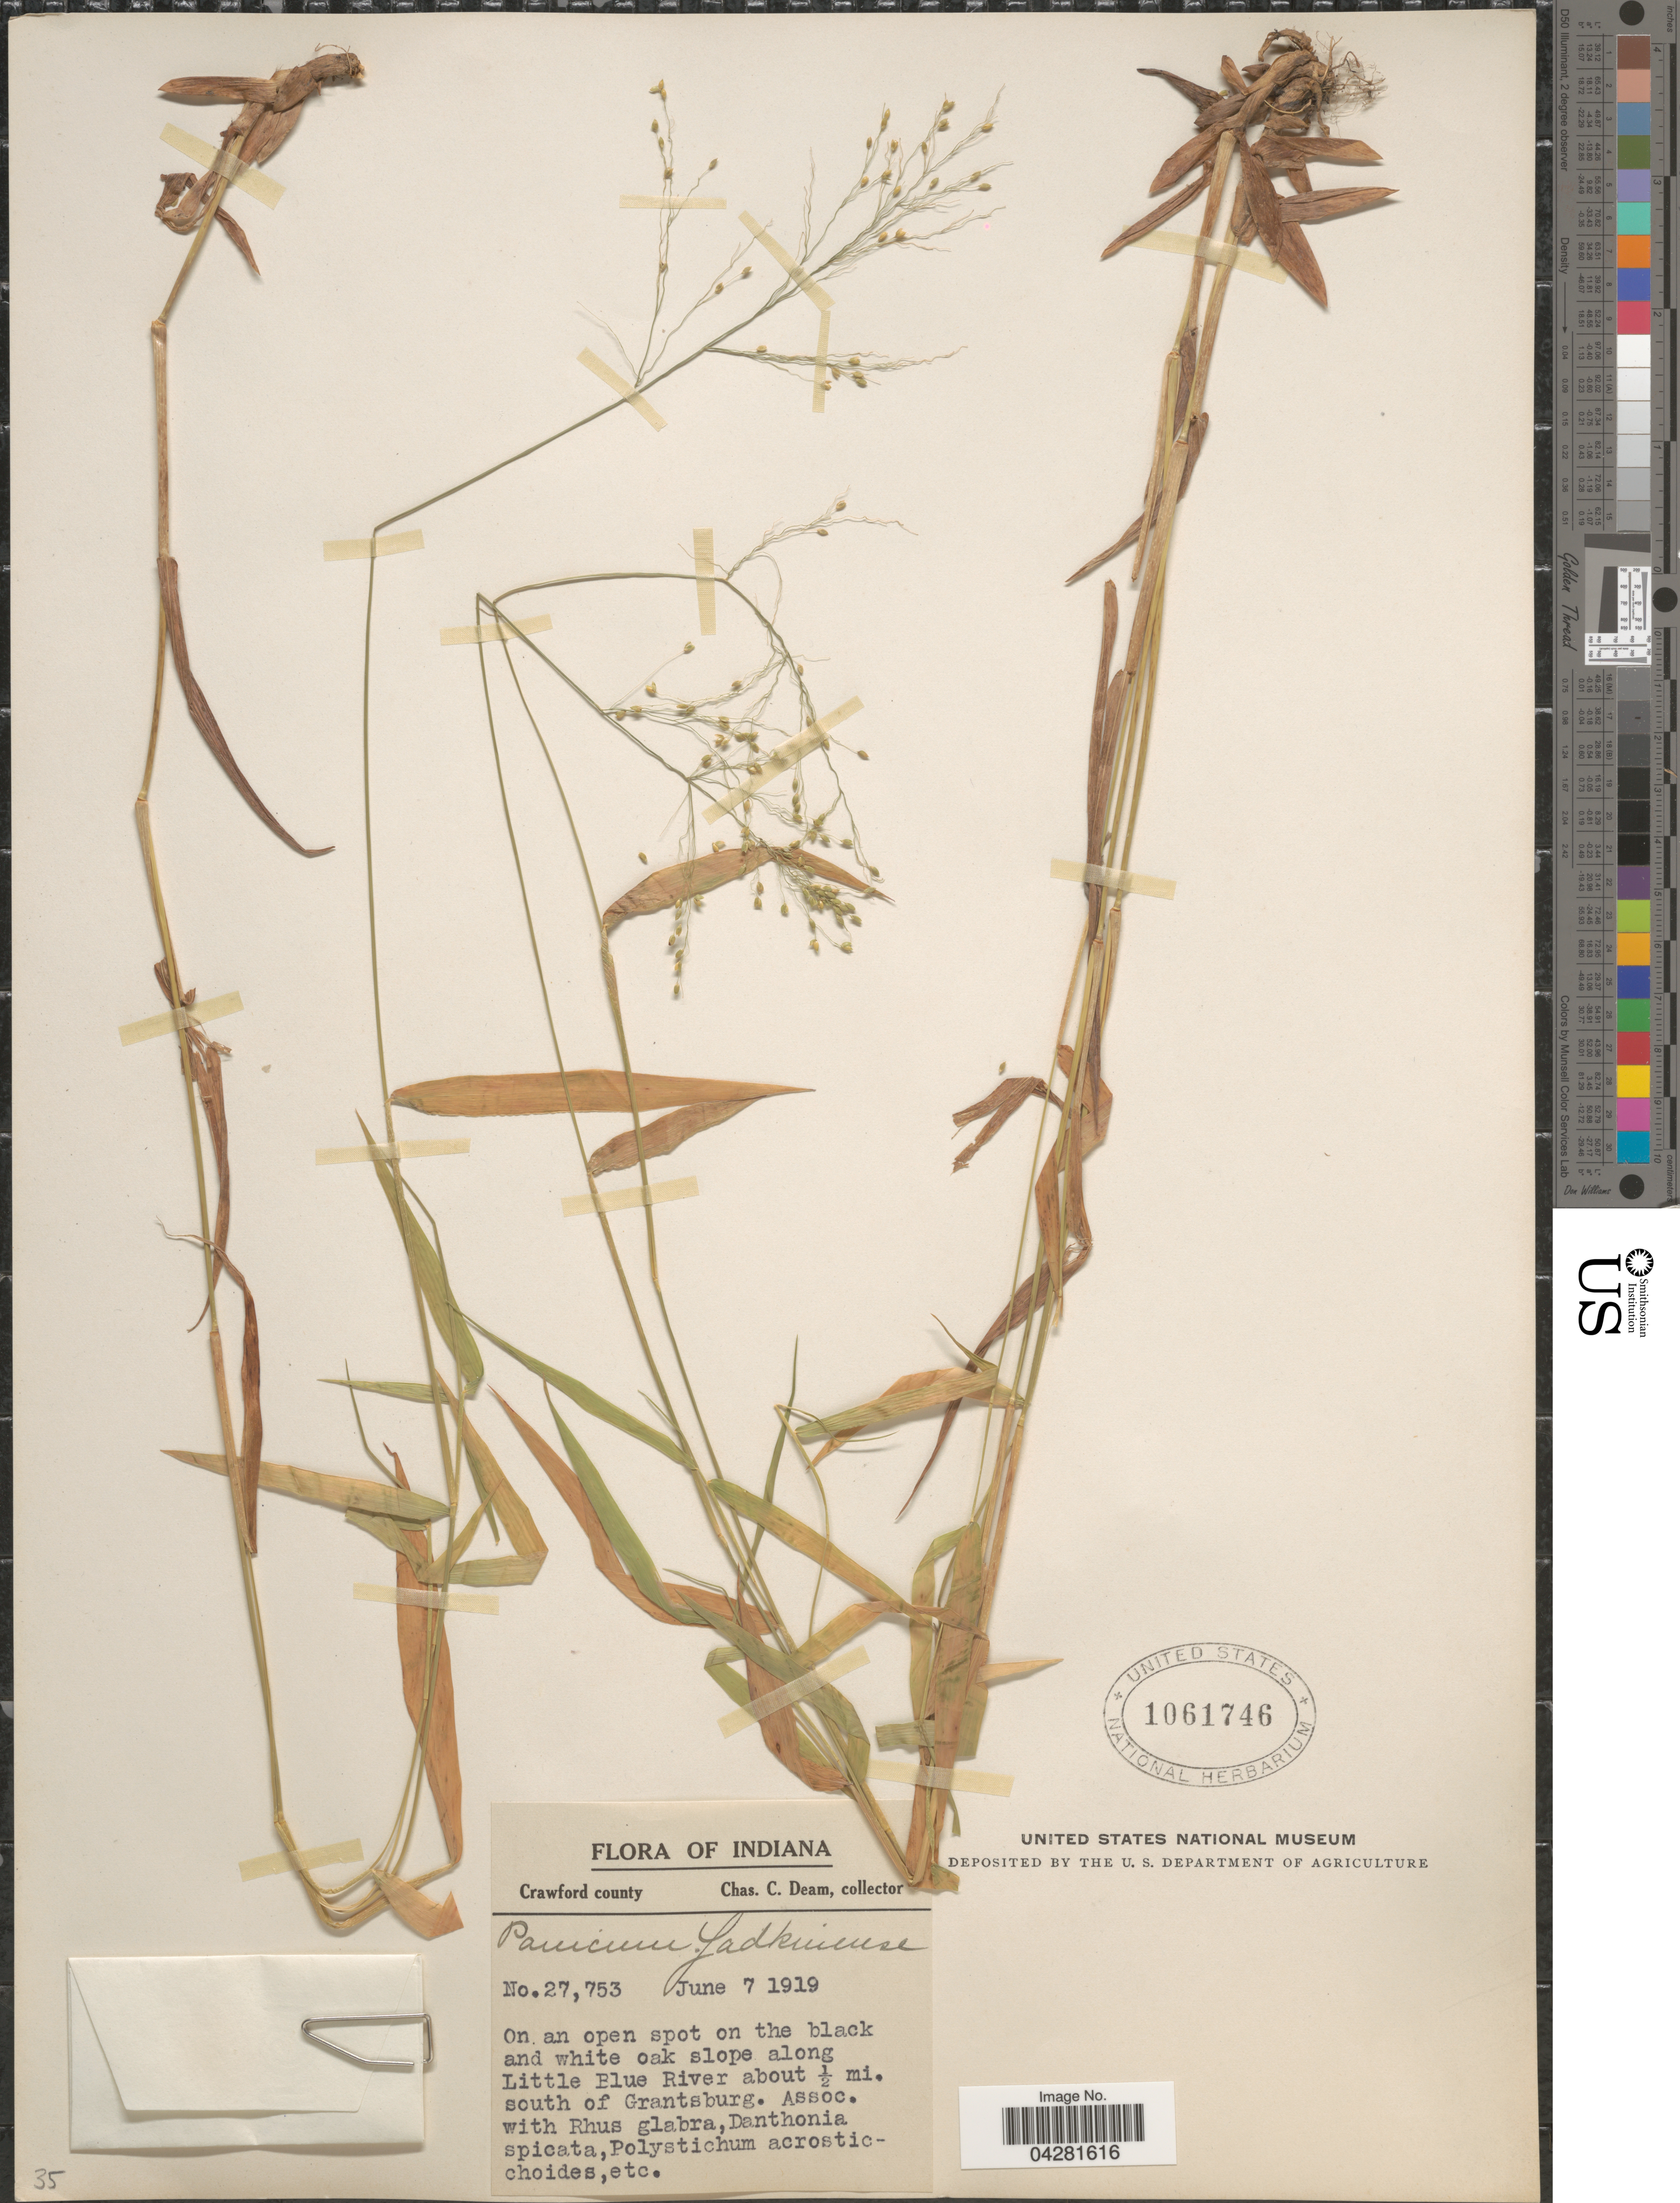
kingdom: Plantae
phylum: Tracheophyta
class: Liliopsida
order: Poales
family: Poaceae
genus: Dichanthelium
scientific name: Dichanthelium dichotomum subsp. yadkinense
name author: (Ashe) Freckmann & Lelong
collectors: C. C. Deam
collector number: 27753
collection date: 1919-06-07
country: United States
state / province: Indiana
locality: Crawford county. On an open spot on the black and white oak slope along Little Blue River about ½ mi. south of Grantsburg.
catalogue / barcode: US 1061746